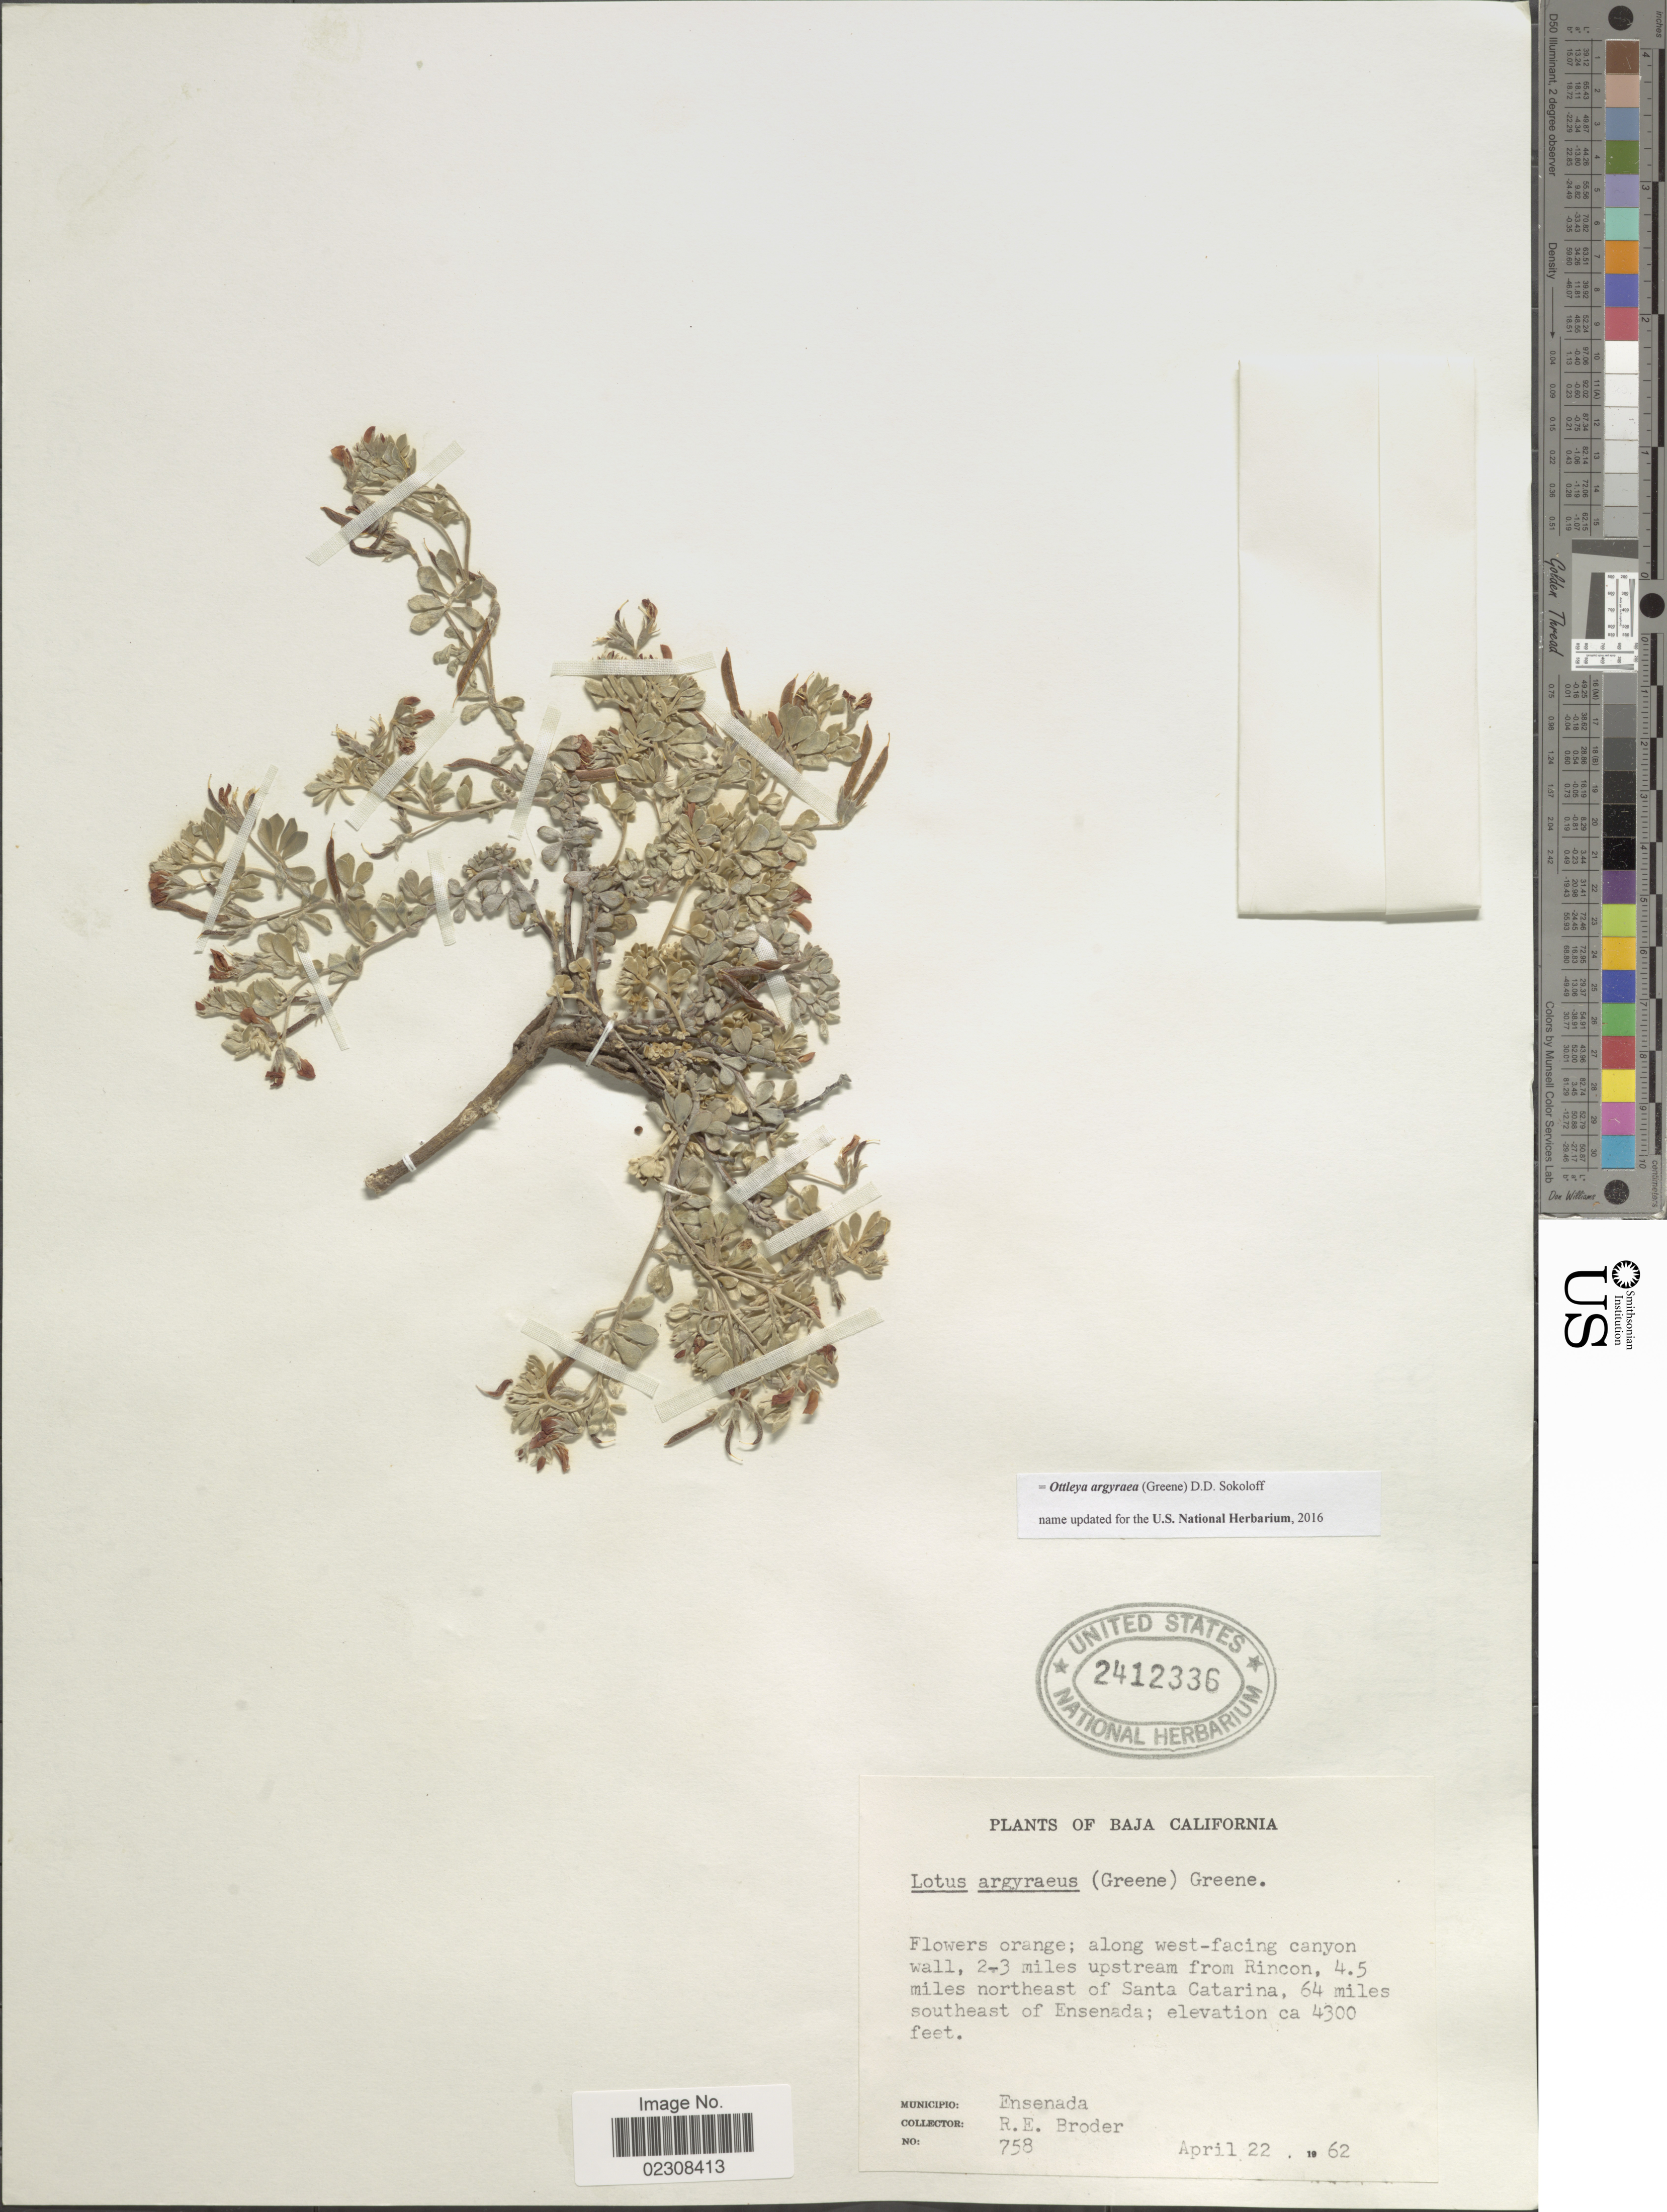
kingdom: Plantae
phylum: Tracheophyta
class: Magnoliopsida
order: Fabales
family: Fabaceae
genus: Ottleya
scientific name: Ottleya argyraea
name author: (Greene) D.D. Sokoloff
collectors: R. Border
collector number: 758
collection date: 1962-04-22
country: Mexico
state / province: Baja California Norte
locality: Along west-facing canyon wall, 2-3 miles upstream from Rincon, 4.5 miles northeast of Santa Catarina, 64 miles southeast of Ensenada, Municipio Ensenada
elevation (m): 1311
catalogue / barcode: US 2412336